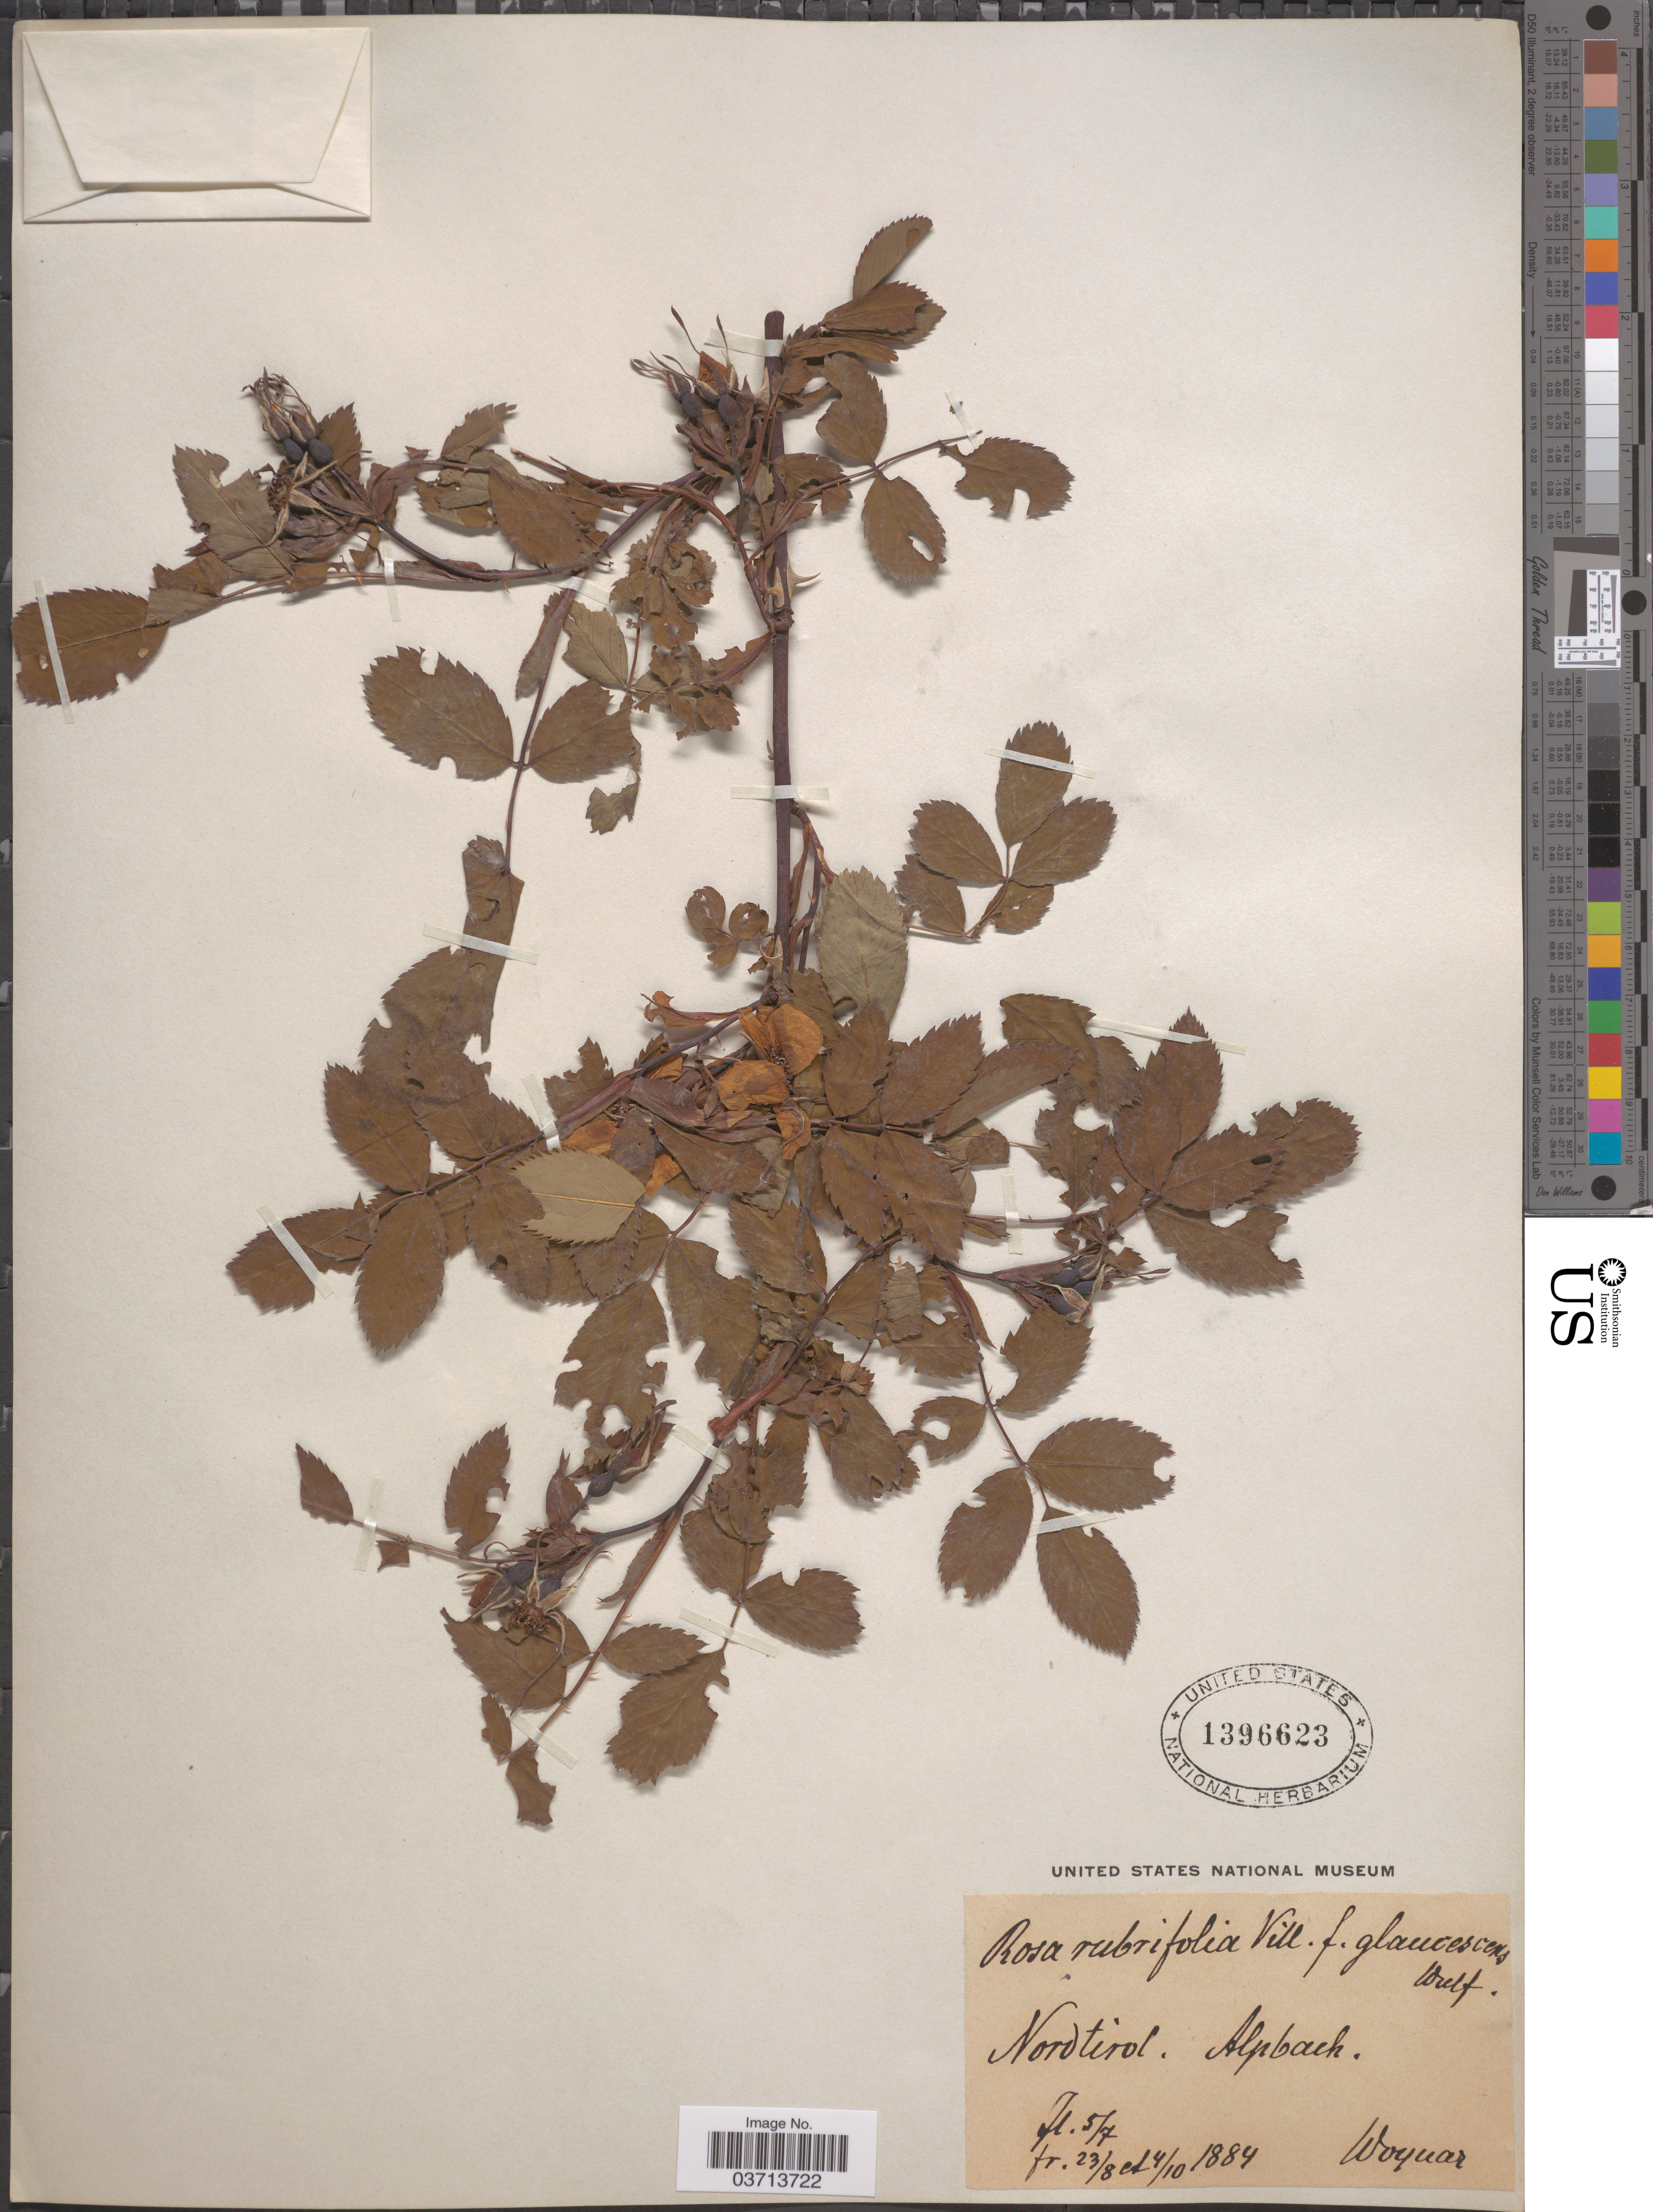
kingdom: Plantae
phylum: Tracheophyta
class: Magnoliopsida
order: Rosales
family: Rosaceae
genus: Rosa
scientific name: Rosa rubrifolia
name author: Vill.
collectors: -. Woynar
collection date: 1884-07-05/1884-10-04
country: Austria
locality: Nord tirol. Alpbach.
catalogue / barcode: US 1396623